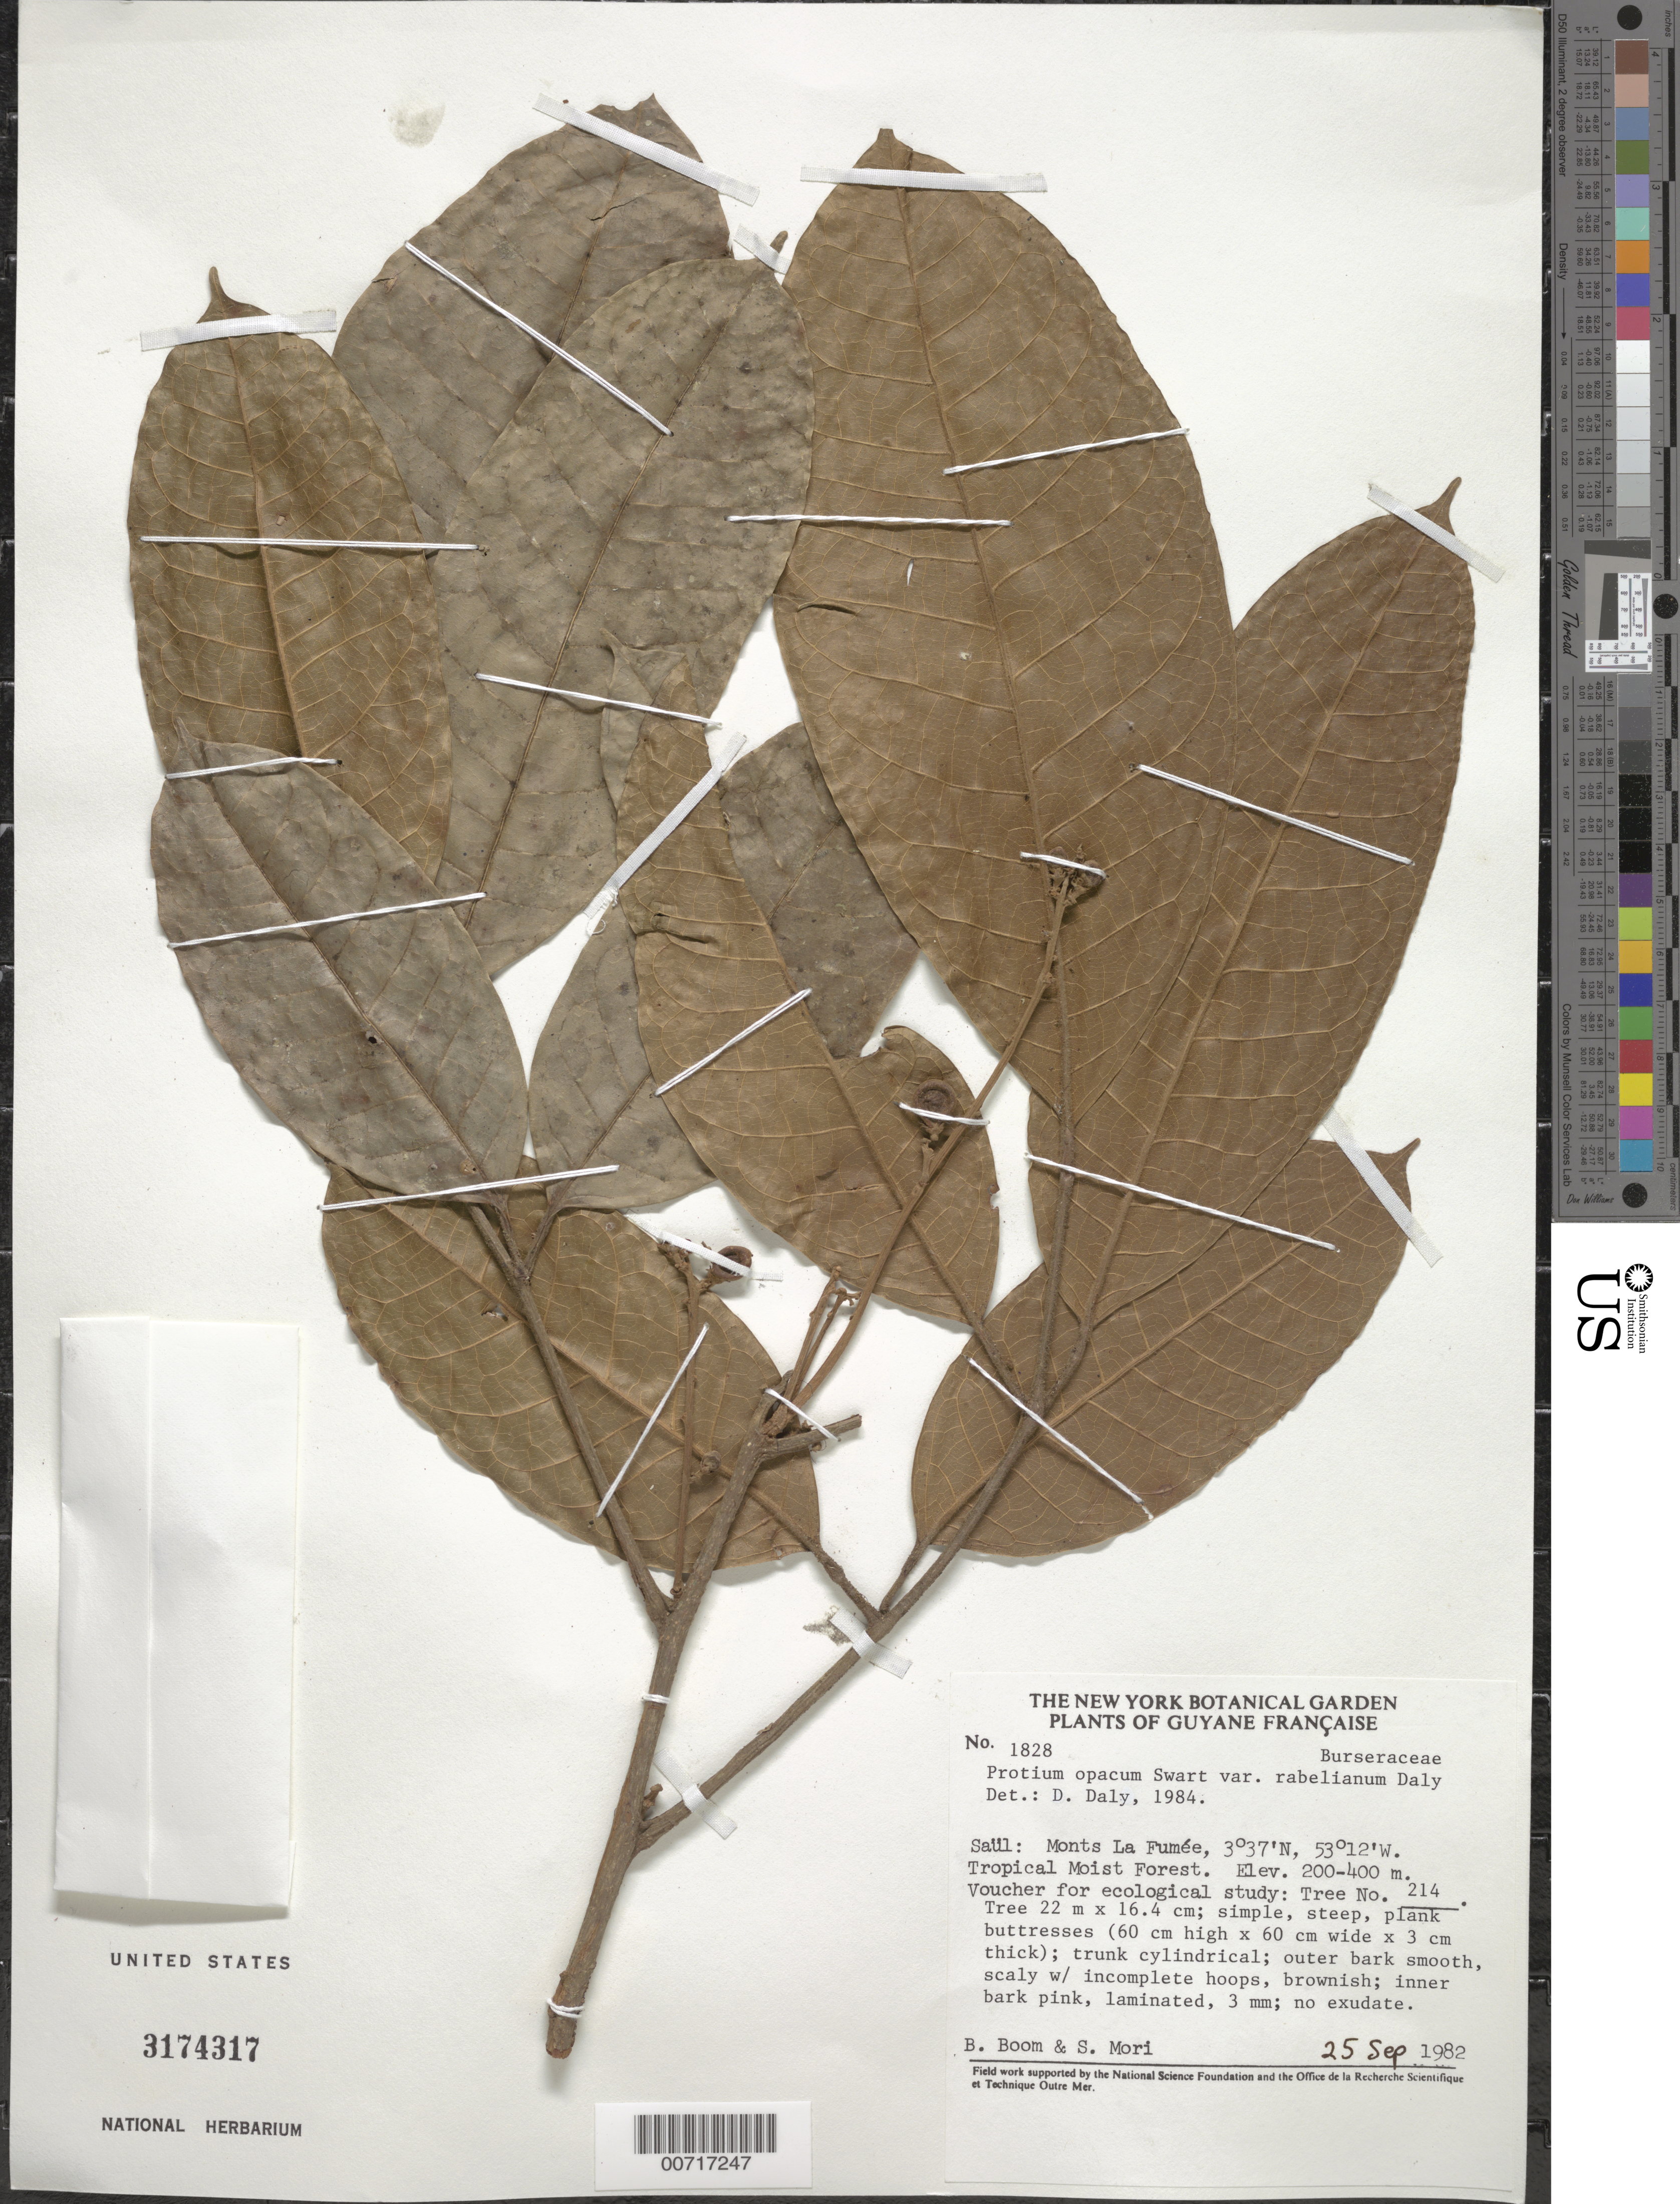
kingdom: Plantae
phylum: Tracheophyta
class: Magnoliopsida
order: Sapindales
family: Burseraceae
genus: Protium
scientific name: Protium opacum subsp. rabelianum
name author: Daly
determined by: Daly, D. C.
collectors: B. M. Boom & S. Mori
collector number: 1828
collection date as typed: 25-Sep-82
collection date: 1982-09-25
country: French Guiana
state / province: Saint-Laurent-du-Maroni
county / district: Saül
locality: Saül, Monts La Fumée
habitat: Tropical moist forest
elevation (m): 200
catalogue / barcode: US 3174317